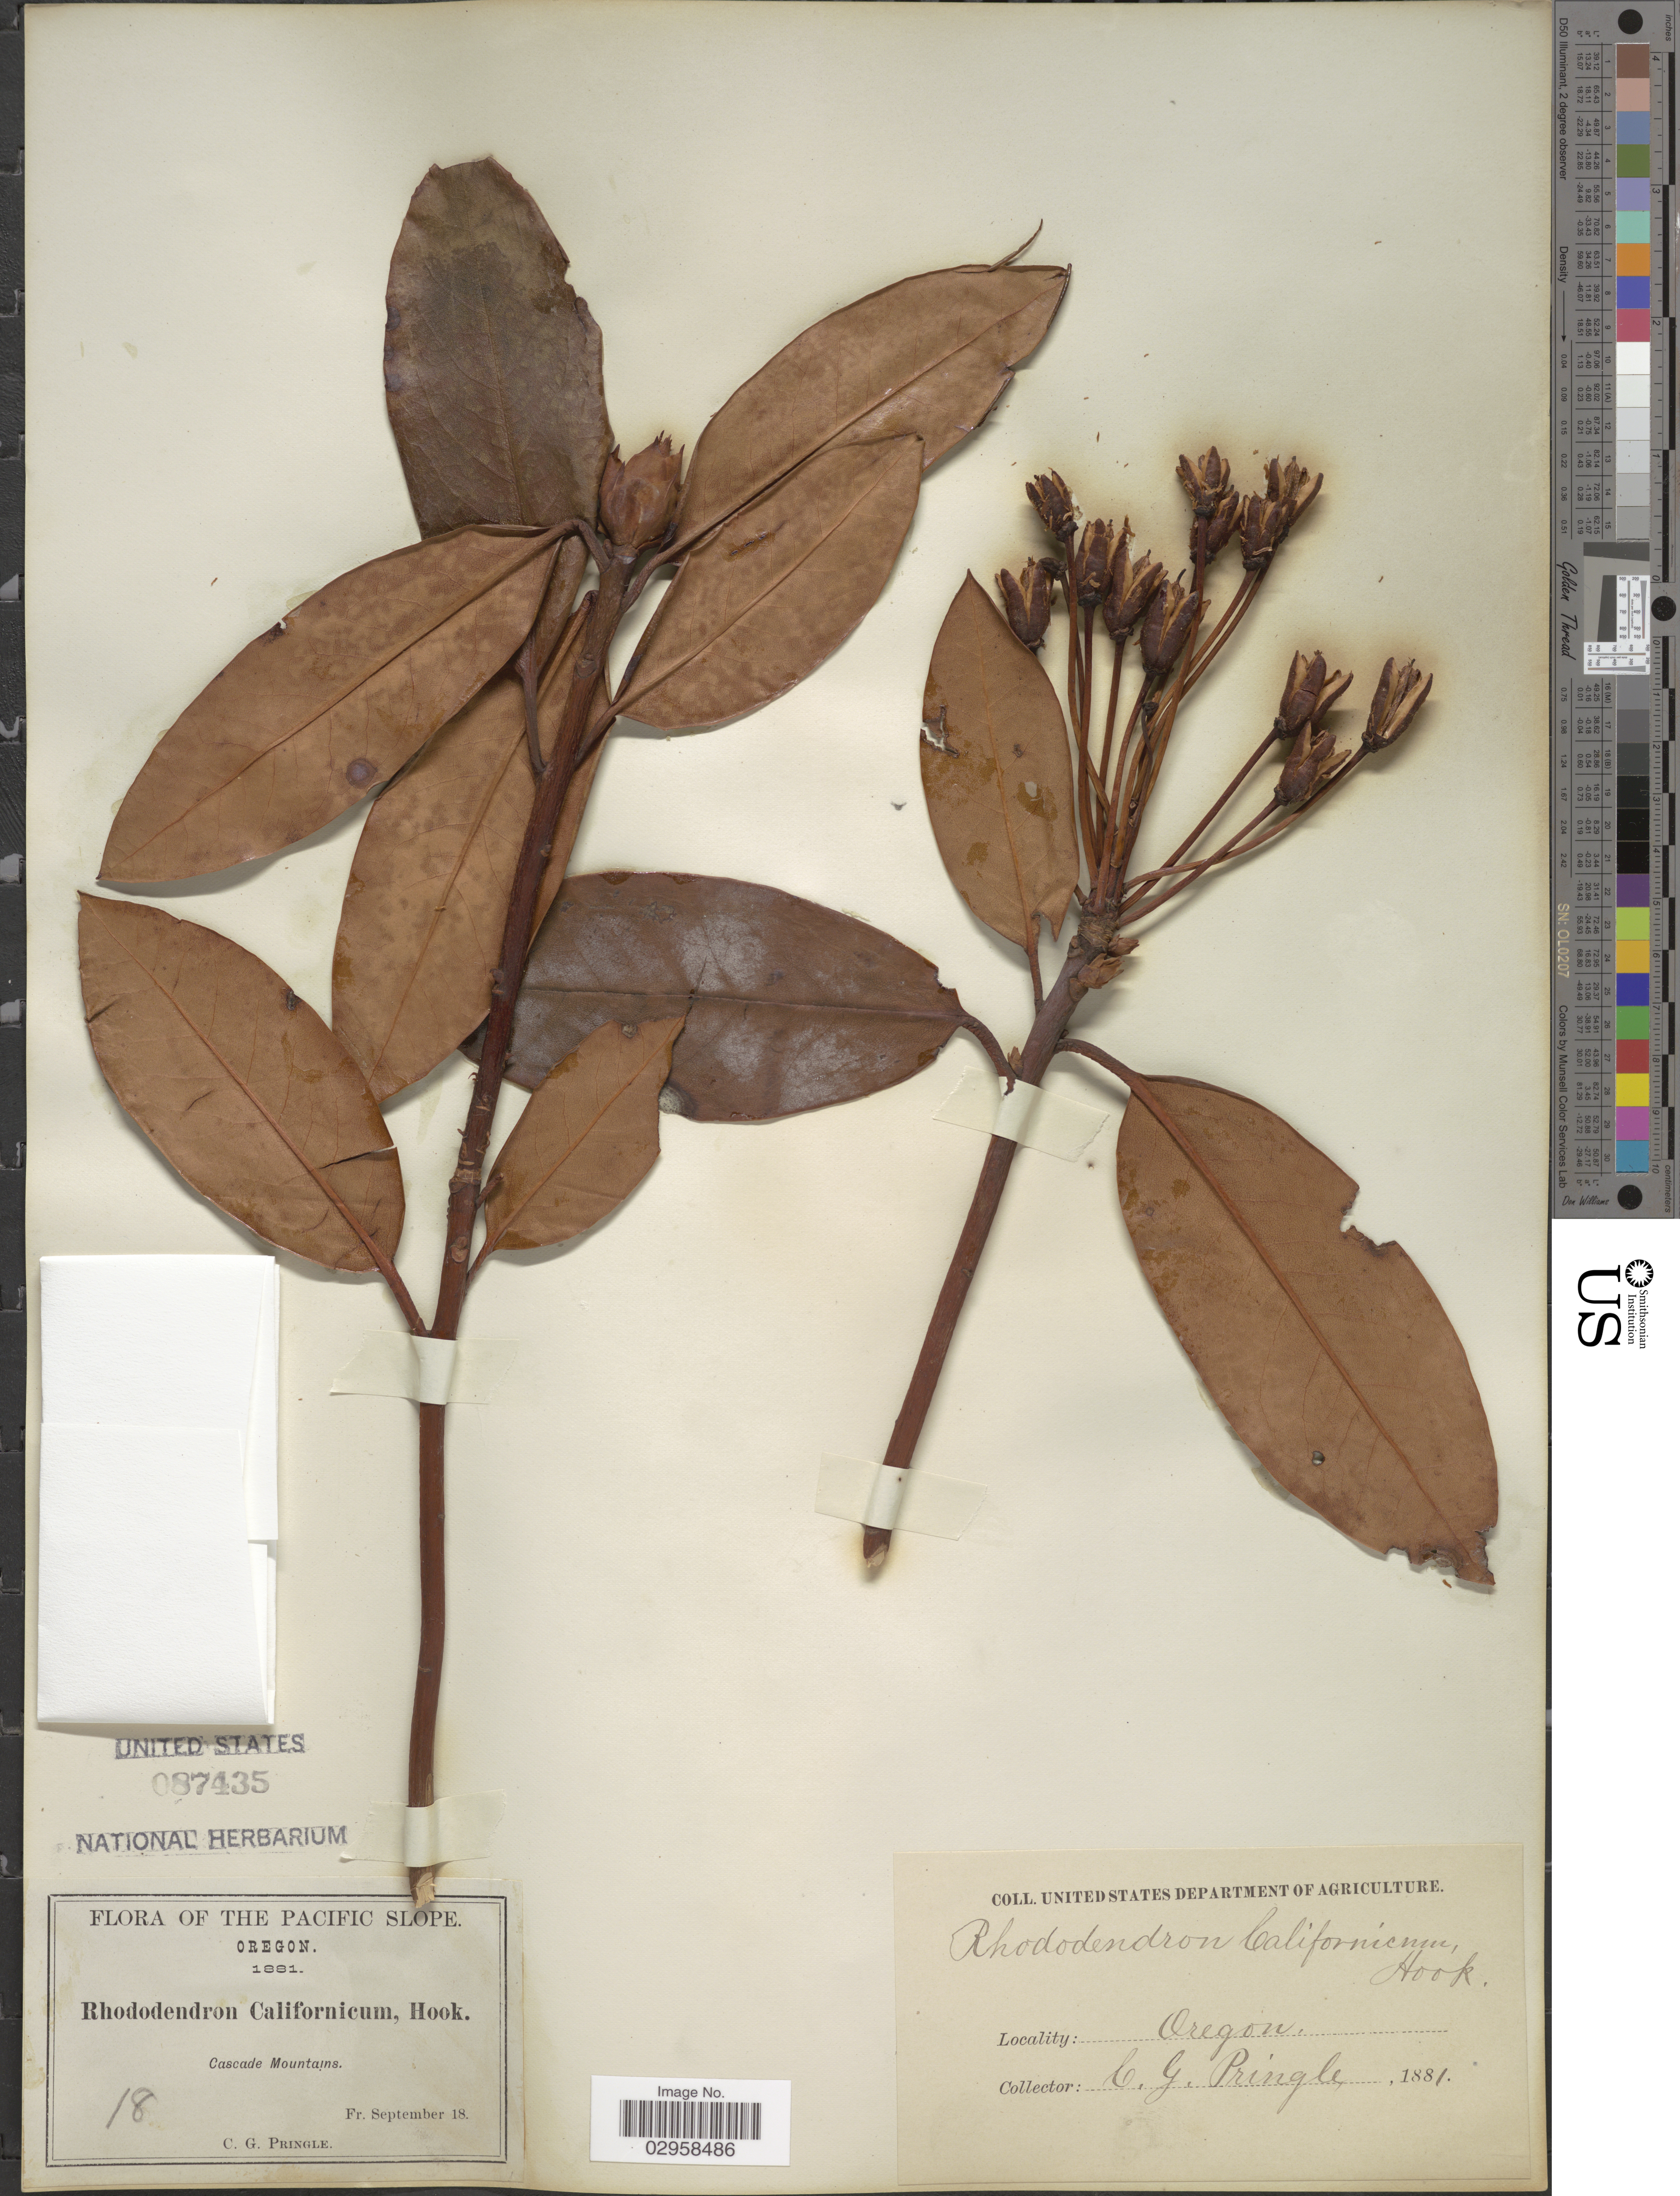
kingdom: Plantae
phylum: Tracheophyta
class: Magnoliopsida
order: Ericales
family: Ericaceae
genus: Rhododendron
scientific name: Rhododendron macrophyllum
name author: D. Don ex G. Don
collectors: C. G. Pringle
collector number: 18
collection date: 1881-09-18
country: United States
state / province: Oregon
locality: Pacific Slope. Cascade Mountains.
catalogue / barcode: US 87435